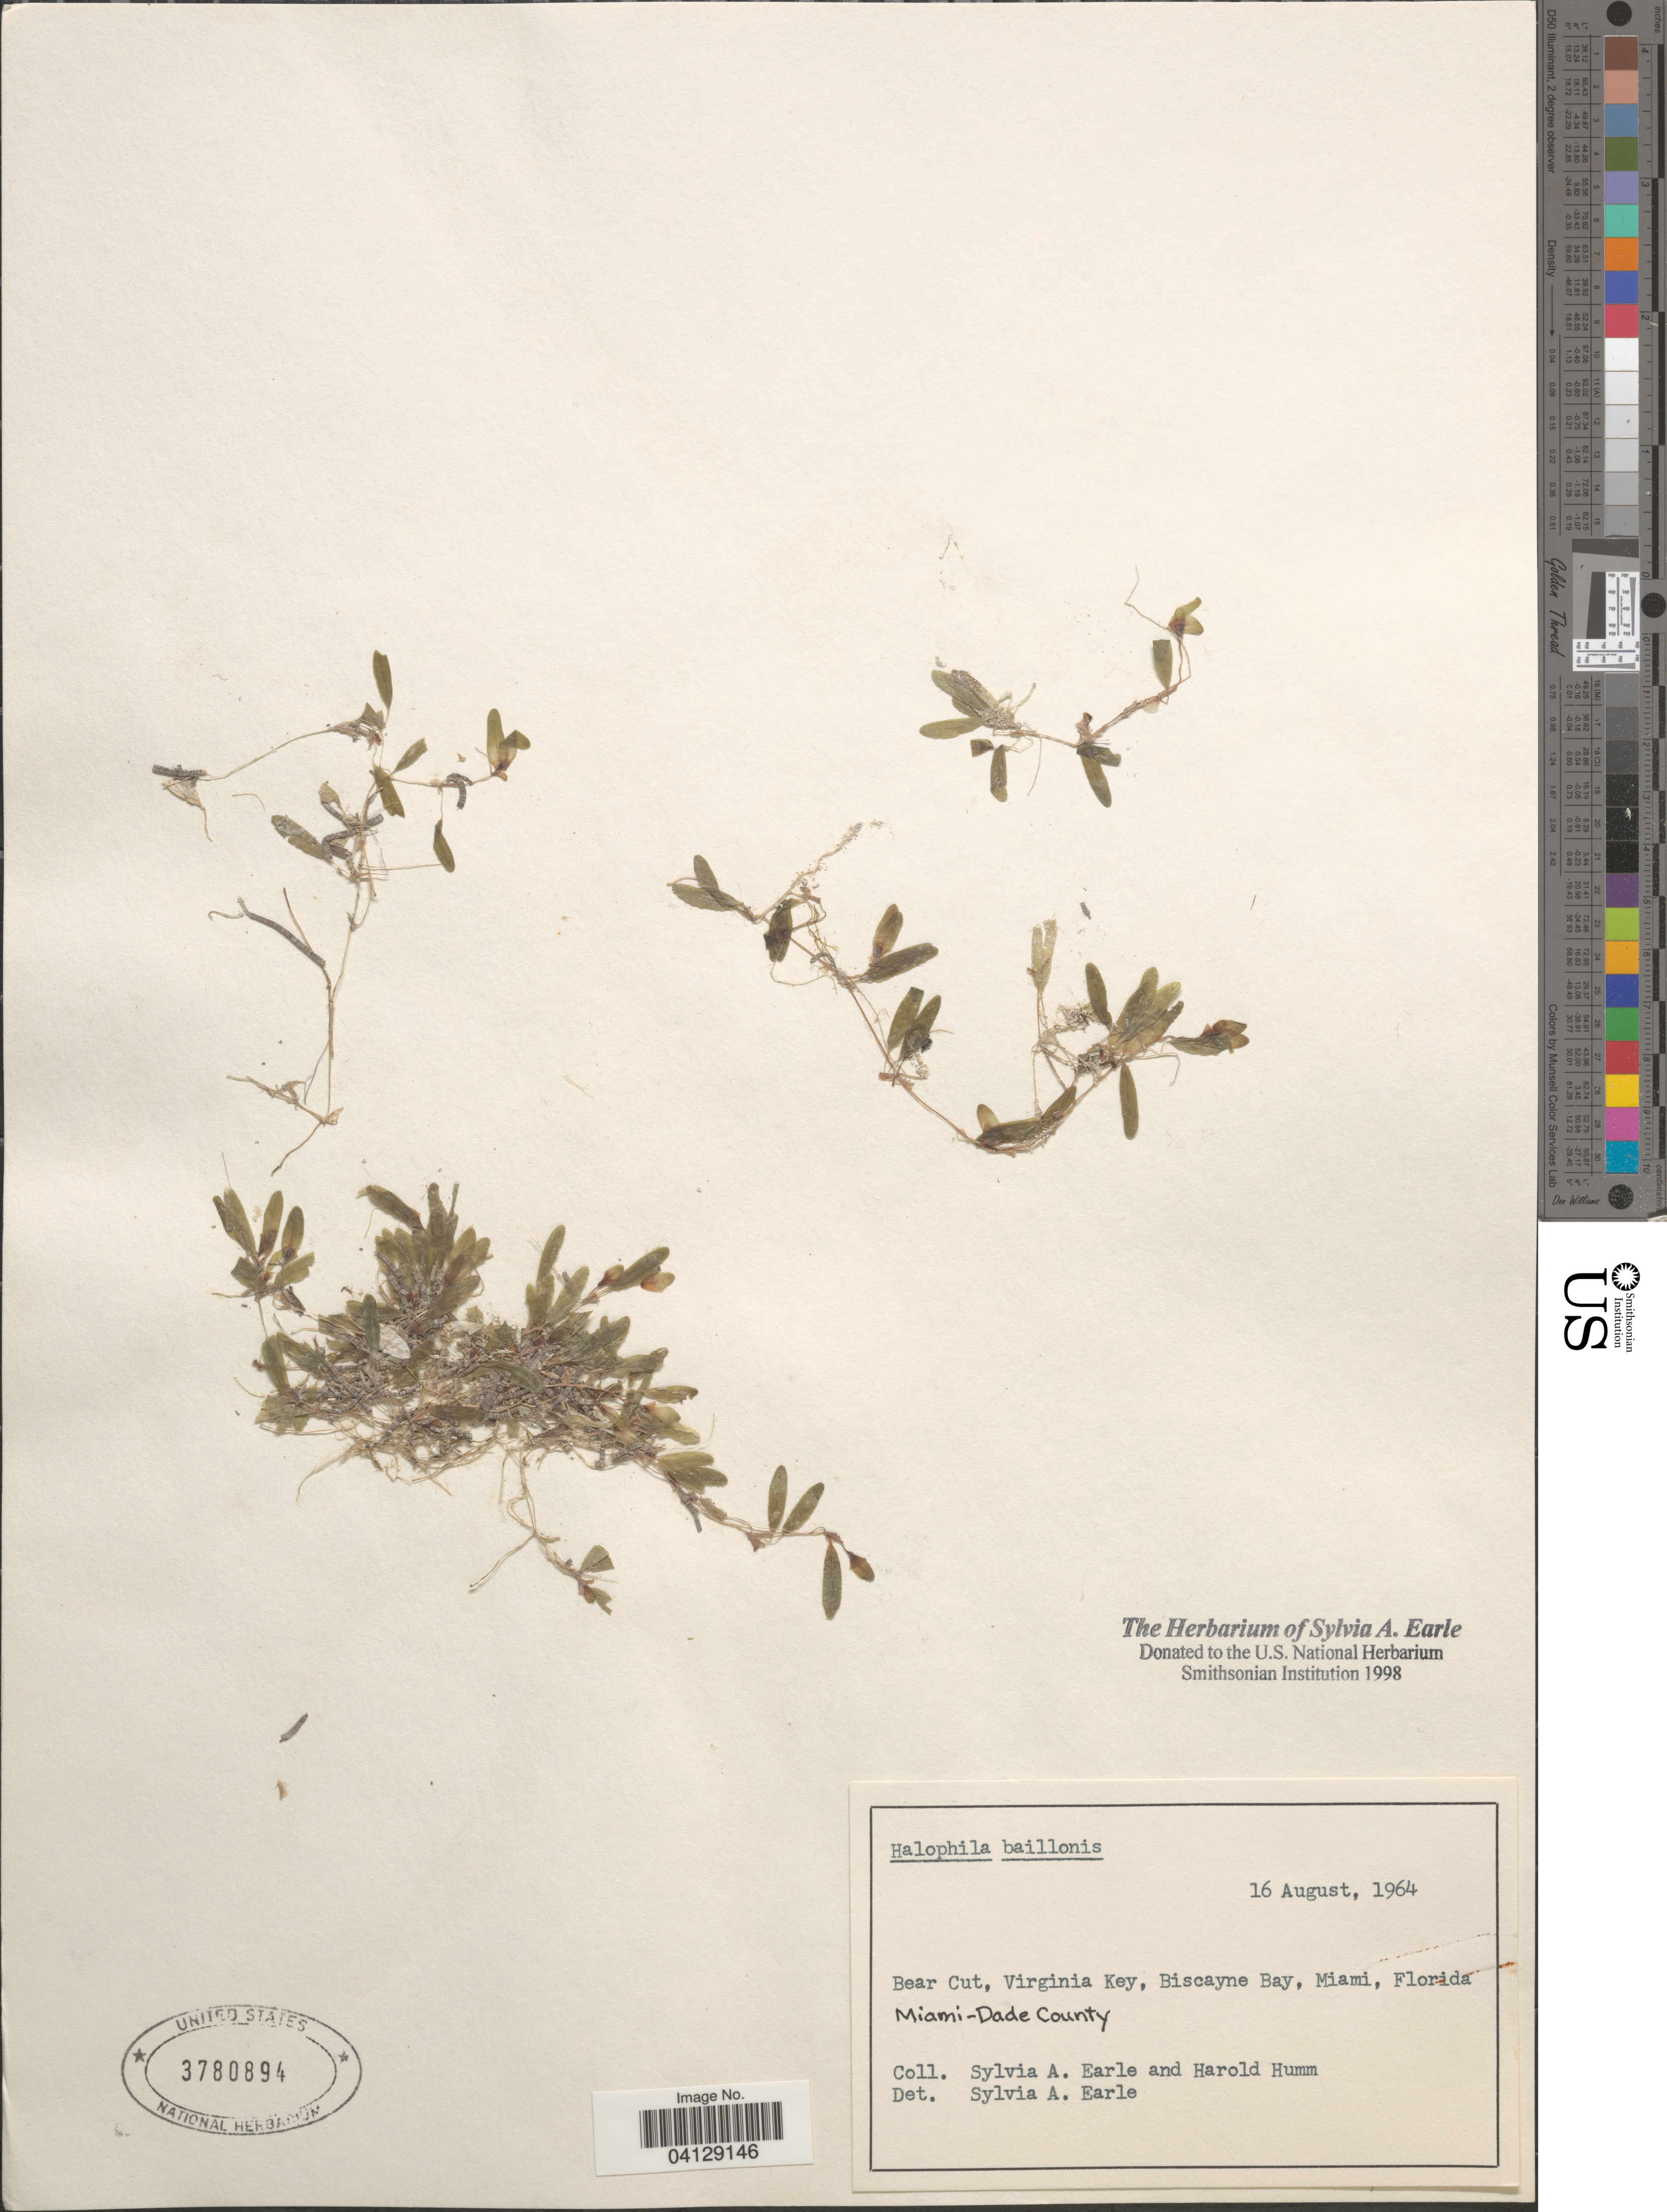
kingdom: Plantae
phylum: Tracheophyta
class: Liliopsida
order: Alismatales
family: Hydrocharitaceae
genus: Halophila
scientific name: Halophila baillonis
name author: Asch. ex Dickie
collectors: S. A. Earle & H. J. Humm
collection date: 1964-08-16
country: United States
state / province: Florida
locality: Bear Cut, Virginia Key, Biscayne Bay, Miami, Miami-Dade County.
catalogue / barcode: US 3780894